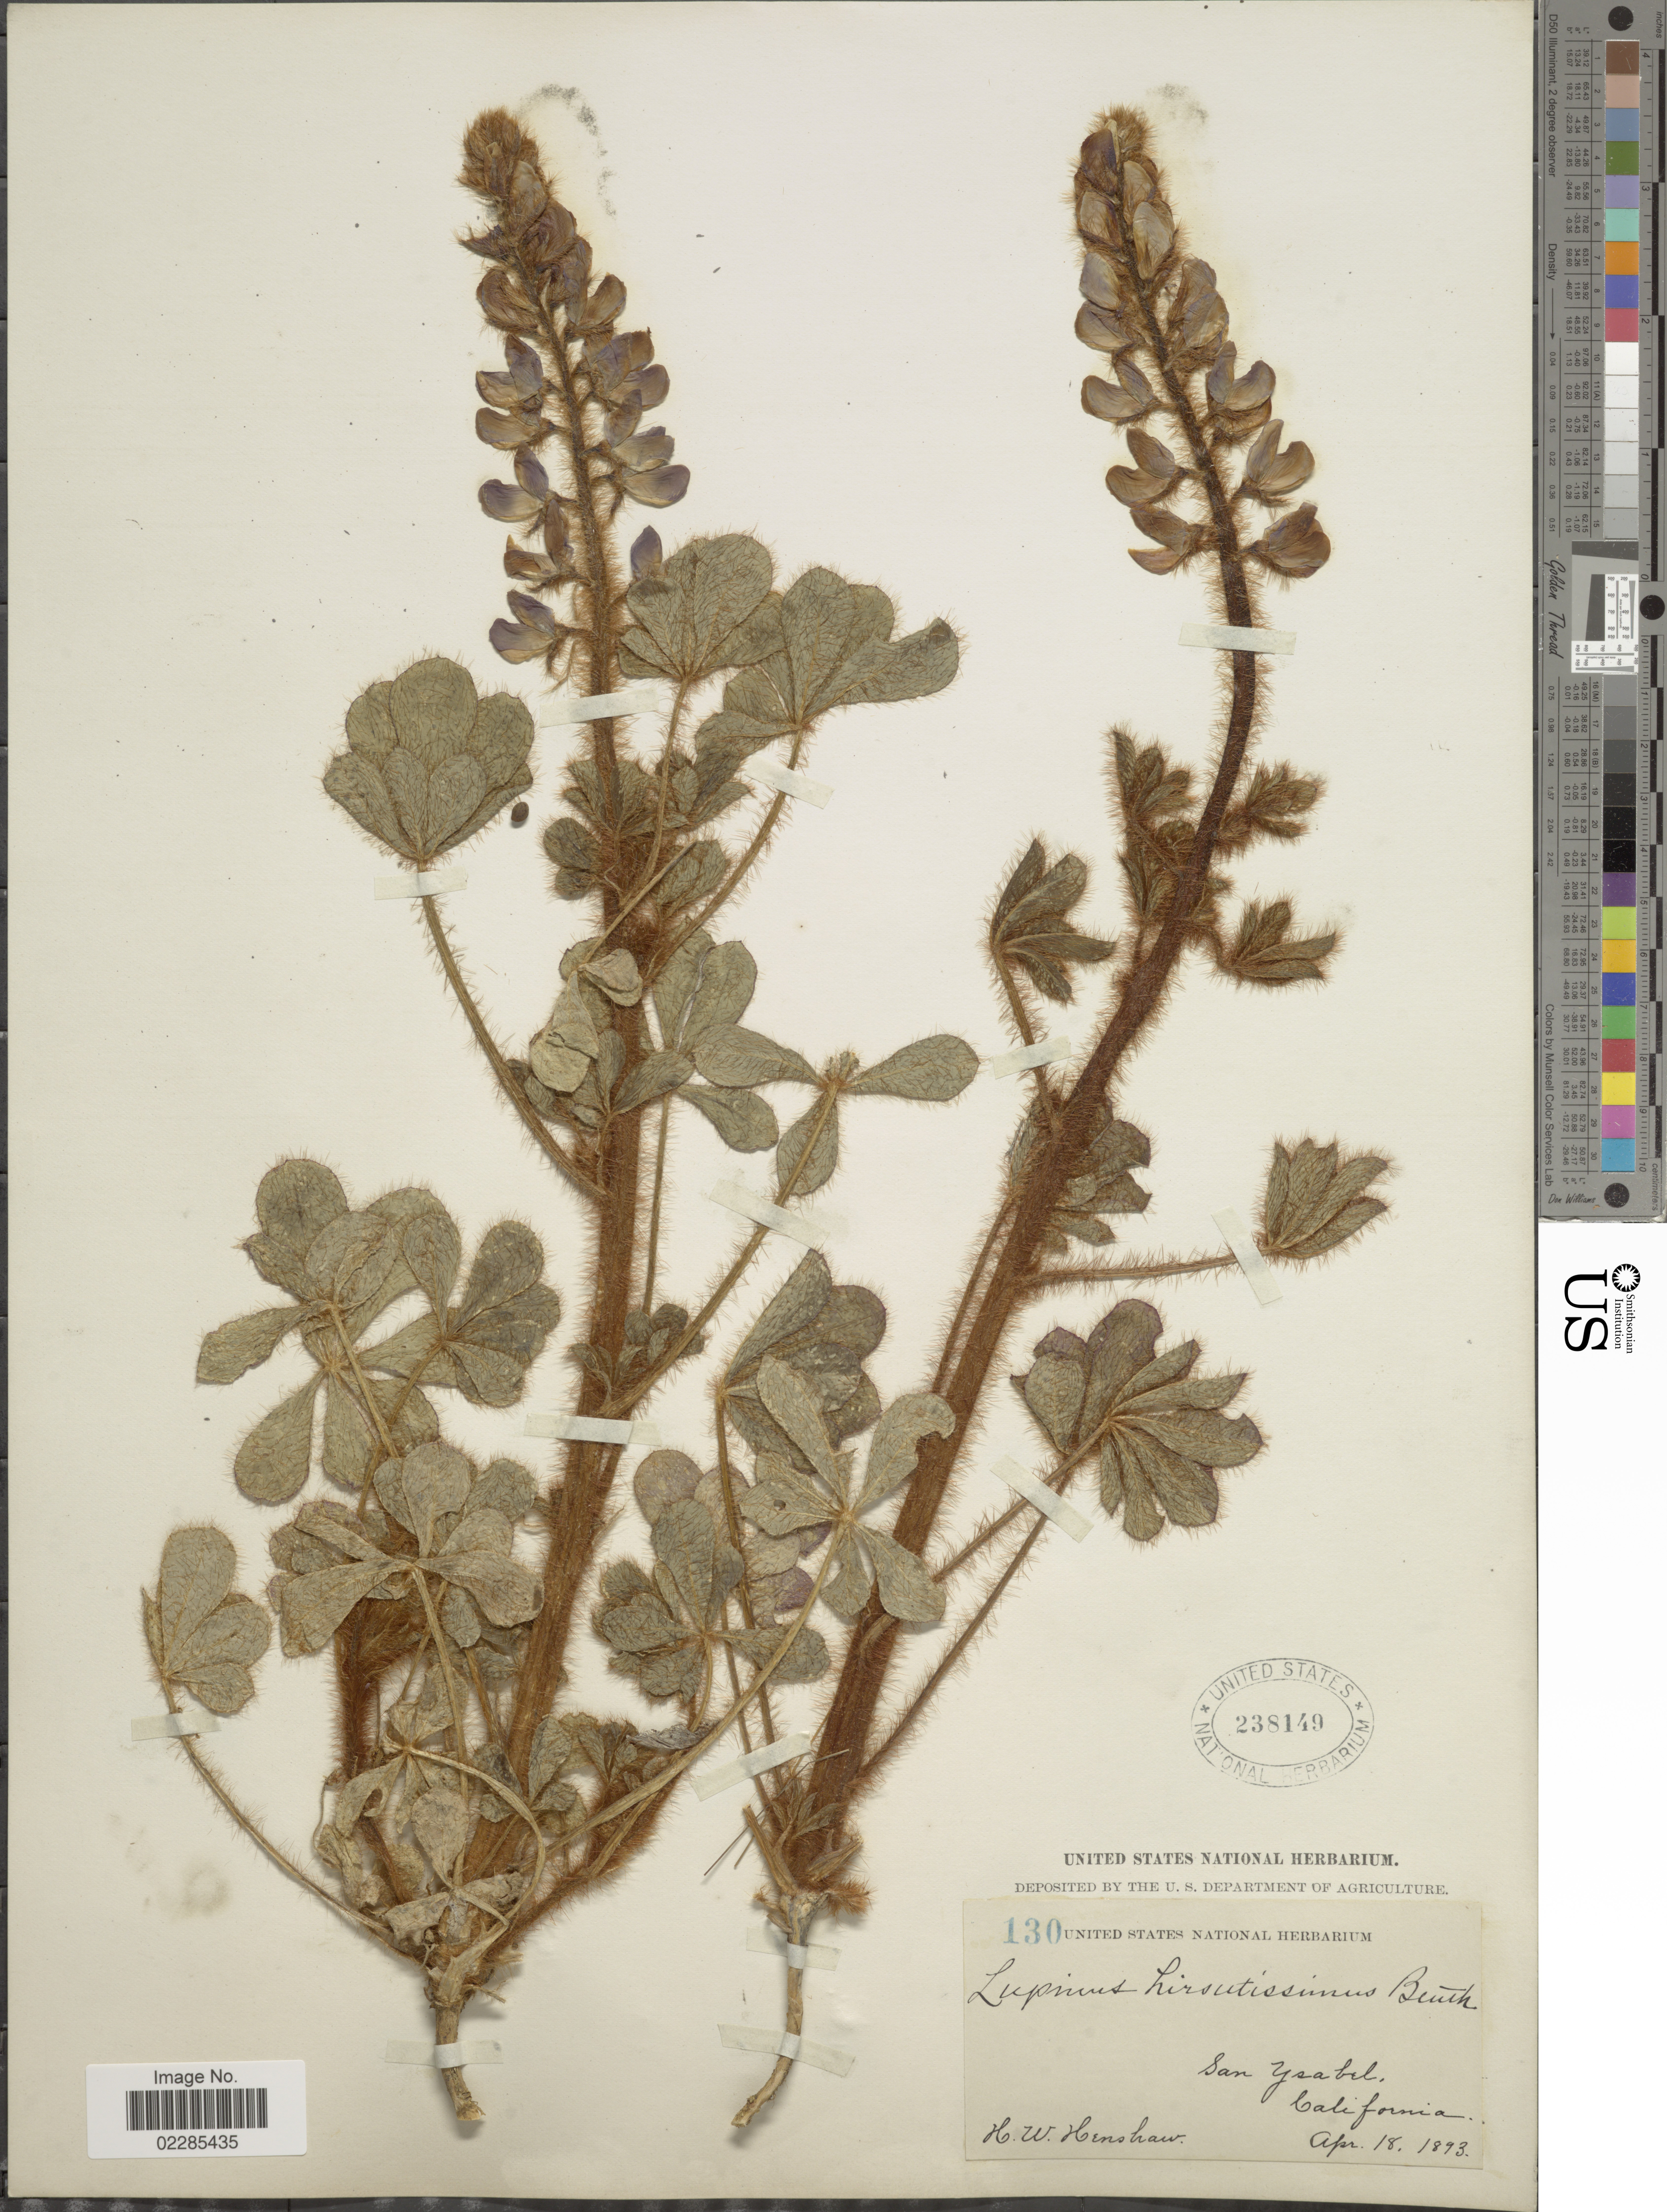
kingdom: Plantae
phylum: Tracheophyta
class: Magnoliopsida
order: Fabales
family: Fabaceae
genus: Lupinus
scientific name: Lupinus hirsutissimus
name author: Benth.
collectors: H. Henshaw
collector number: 130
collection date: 1893-04-18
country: United States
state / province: California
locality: San Ysabel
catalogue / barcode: US 238149